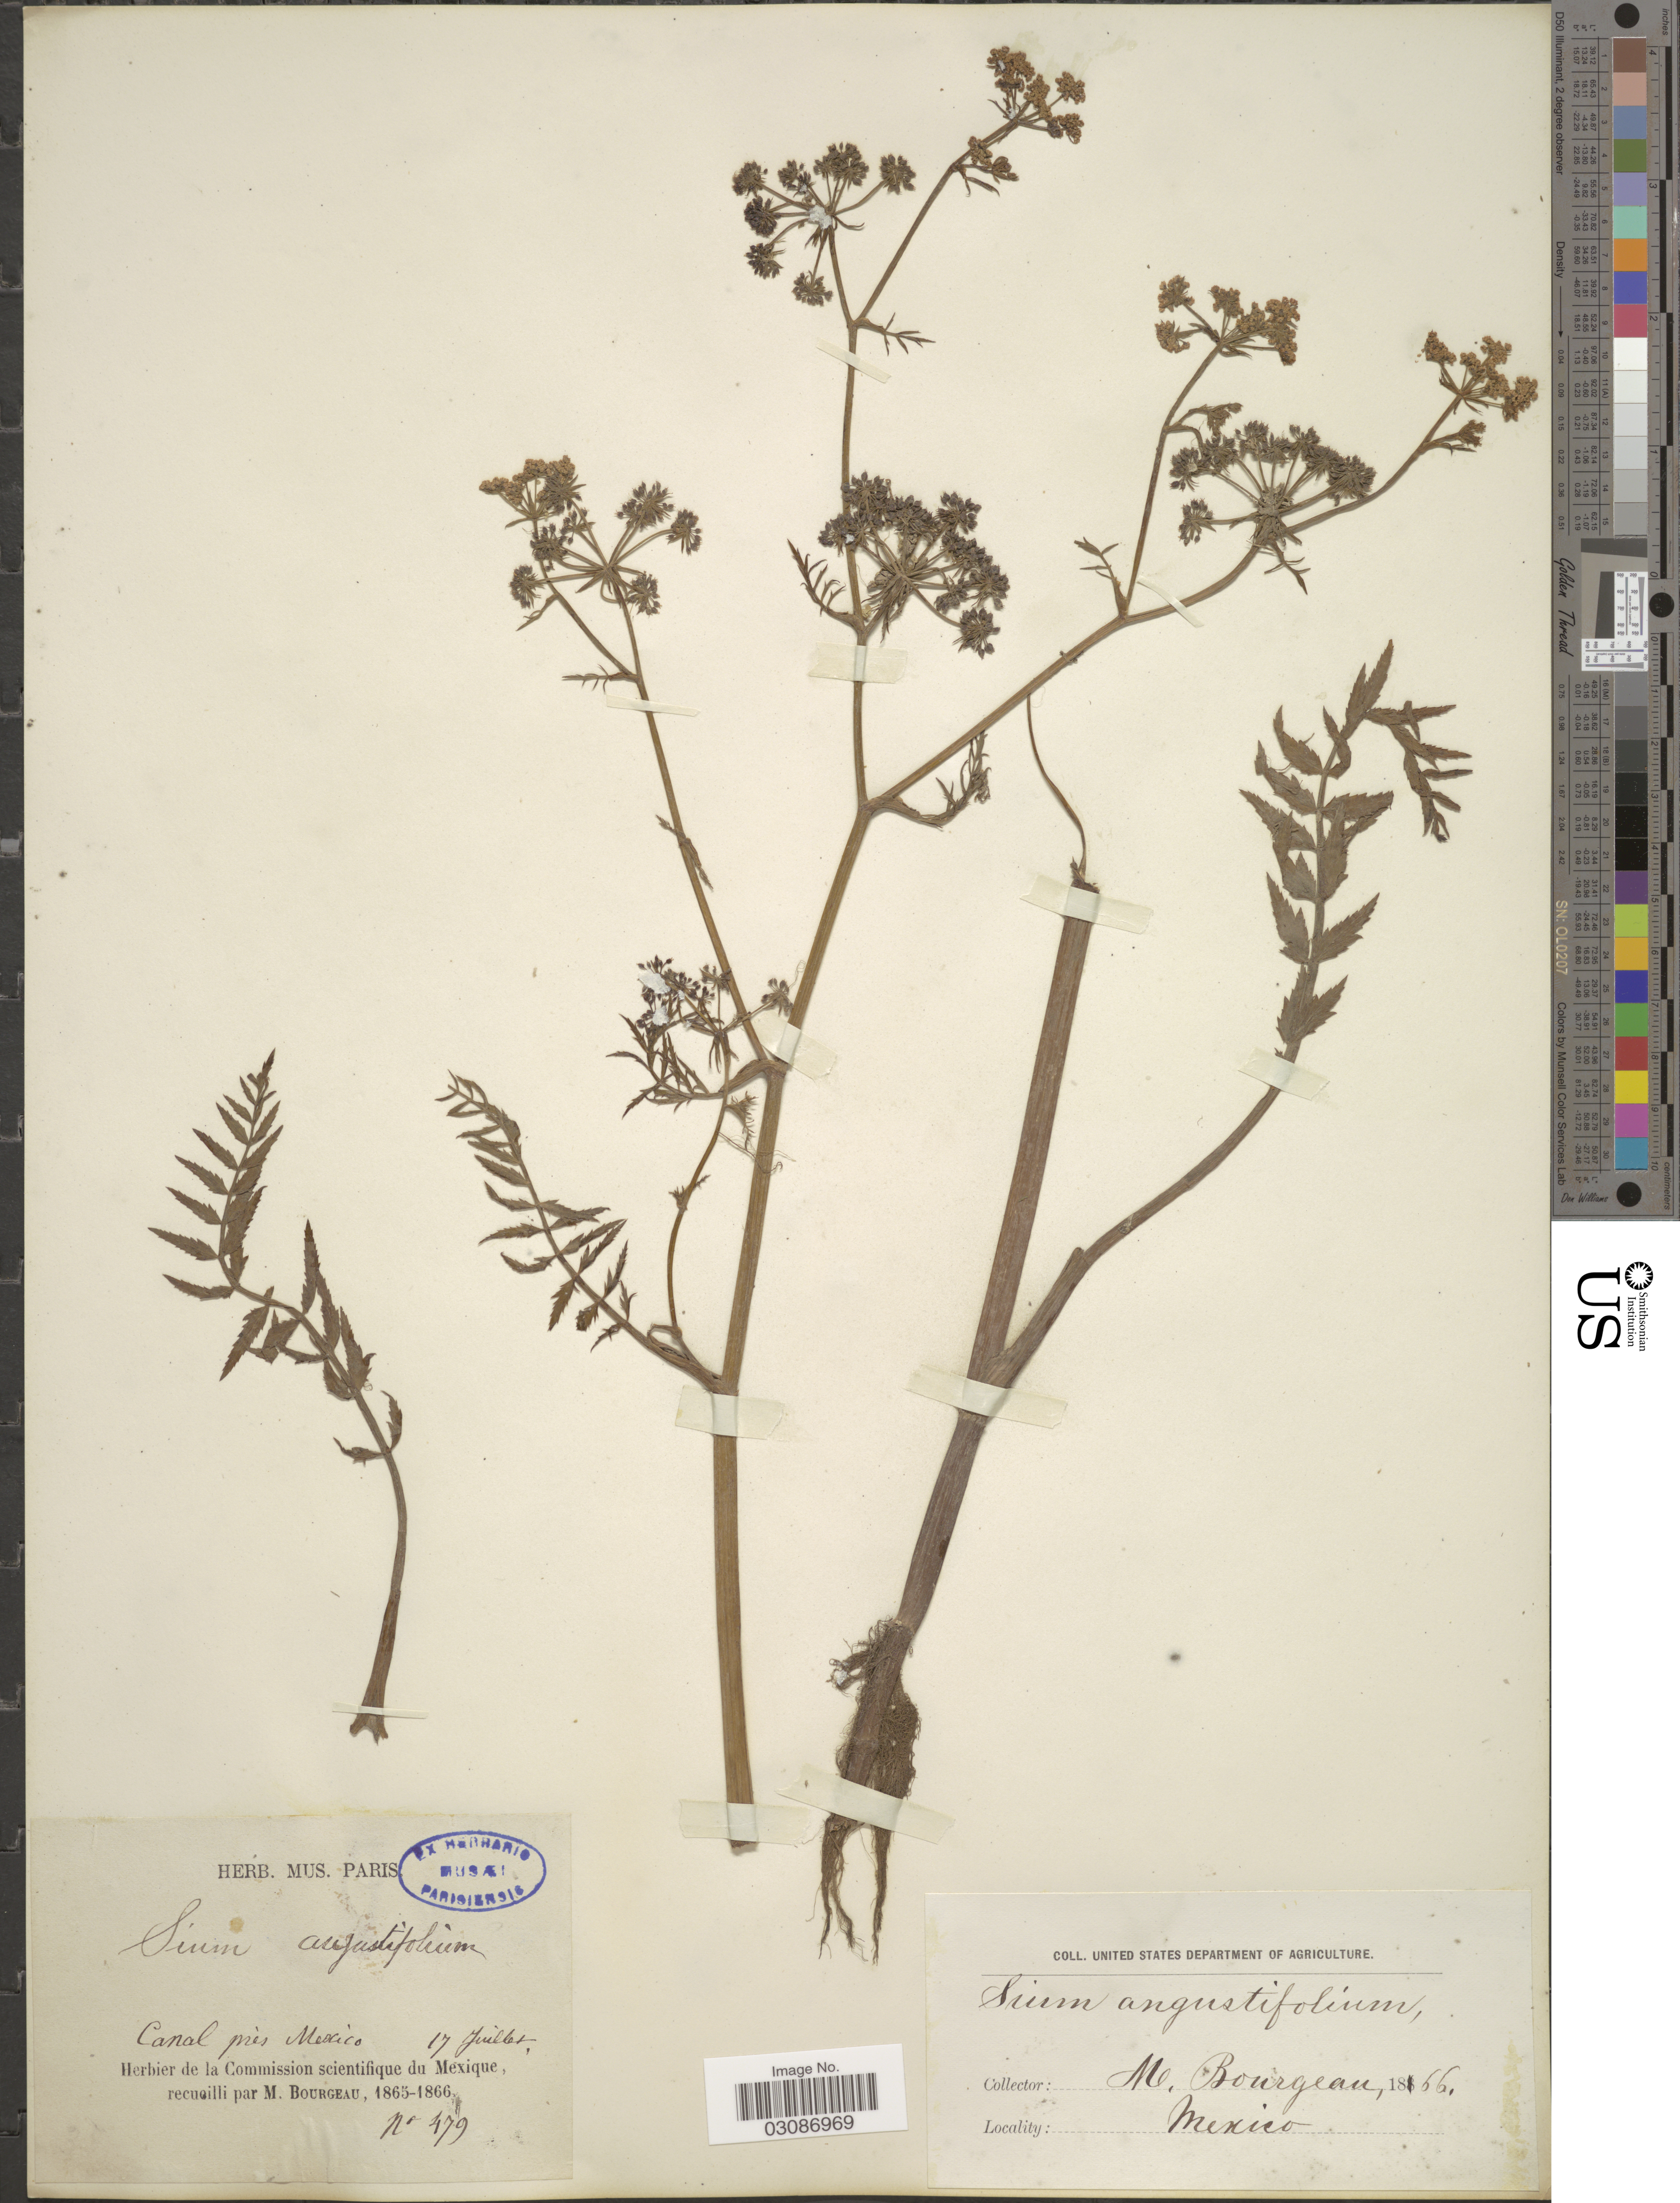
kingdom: Plantae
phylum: Tracheophyta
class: Magnoliopsida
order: Apiales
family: Apiaceae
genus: Berula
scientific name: Berula angustifolia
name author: Mert. & W.D.J. Koch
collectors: M. Bourgeau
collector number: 479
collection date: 1865-07-17/1866-07-17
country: Mexico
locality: Canal prés Mexico.